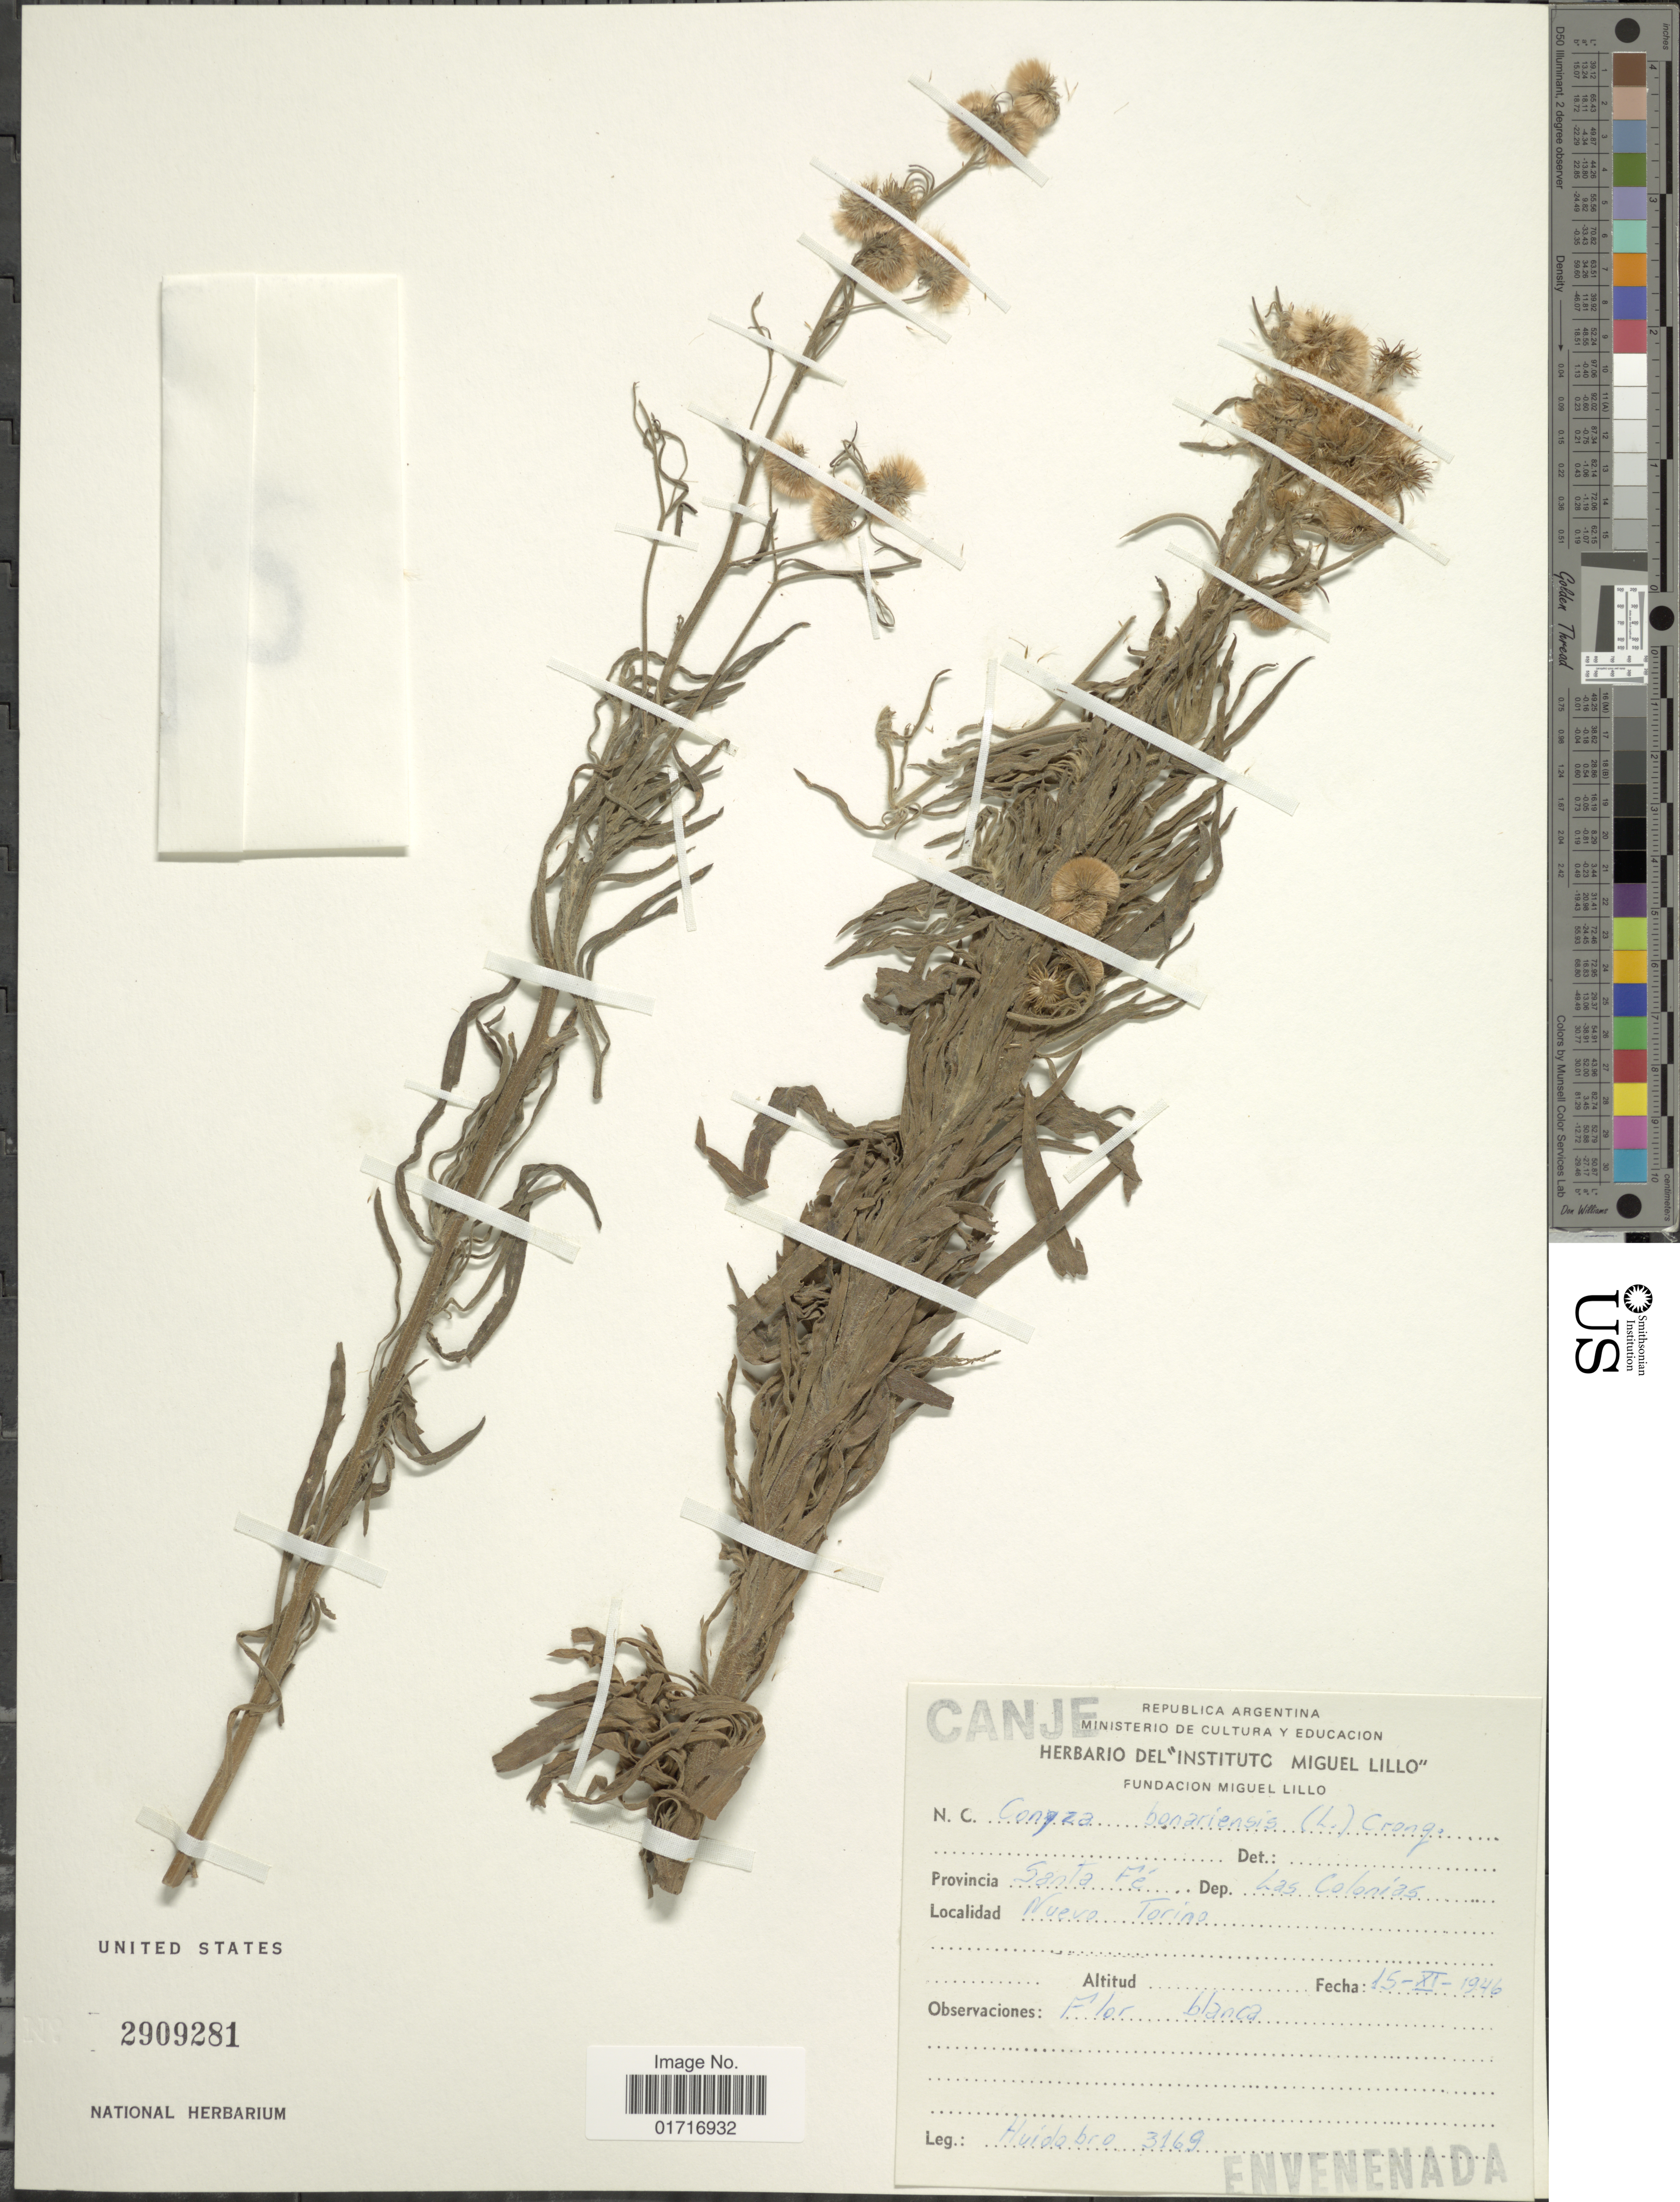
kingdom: Plantae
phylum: Tracheophyta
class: Magnoliopsida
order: Asterales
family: Asteraceae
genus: Conyza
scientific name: Conyza bonariensis var. leiotheca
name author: (S.F. Blake) Cuatrec.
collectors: A. M. R. Huidobro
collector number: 3169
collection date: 1946-11-15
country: Argentina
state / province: Santa Fe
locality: Provincia Santa Fe, Dep. Las Colonias. Nuevo Torino.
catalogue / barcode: US 2909281